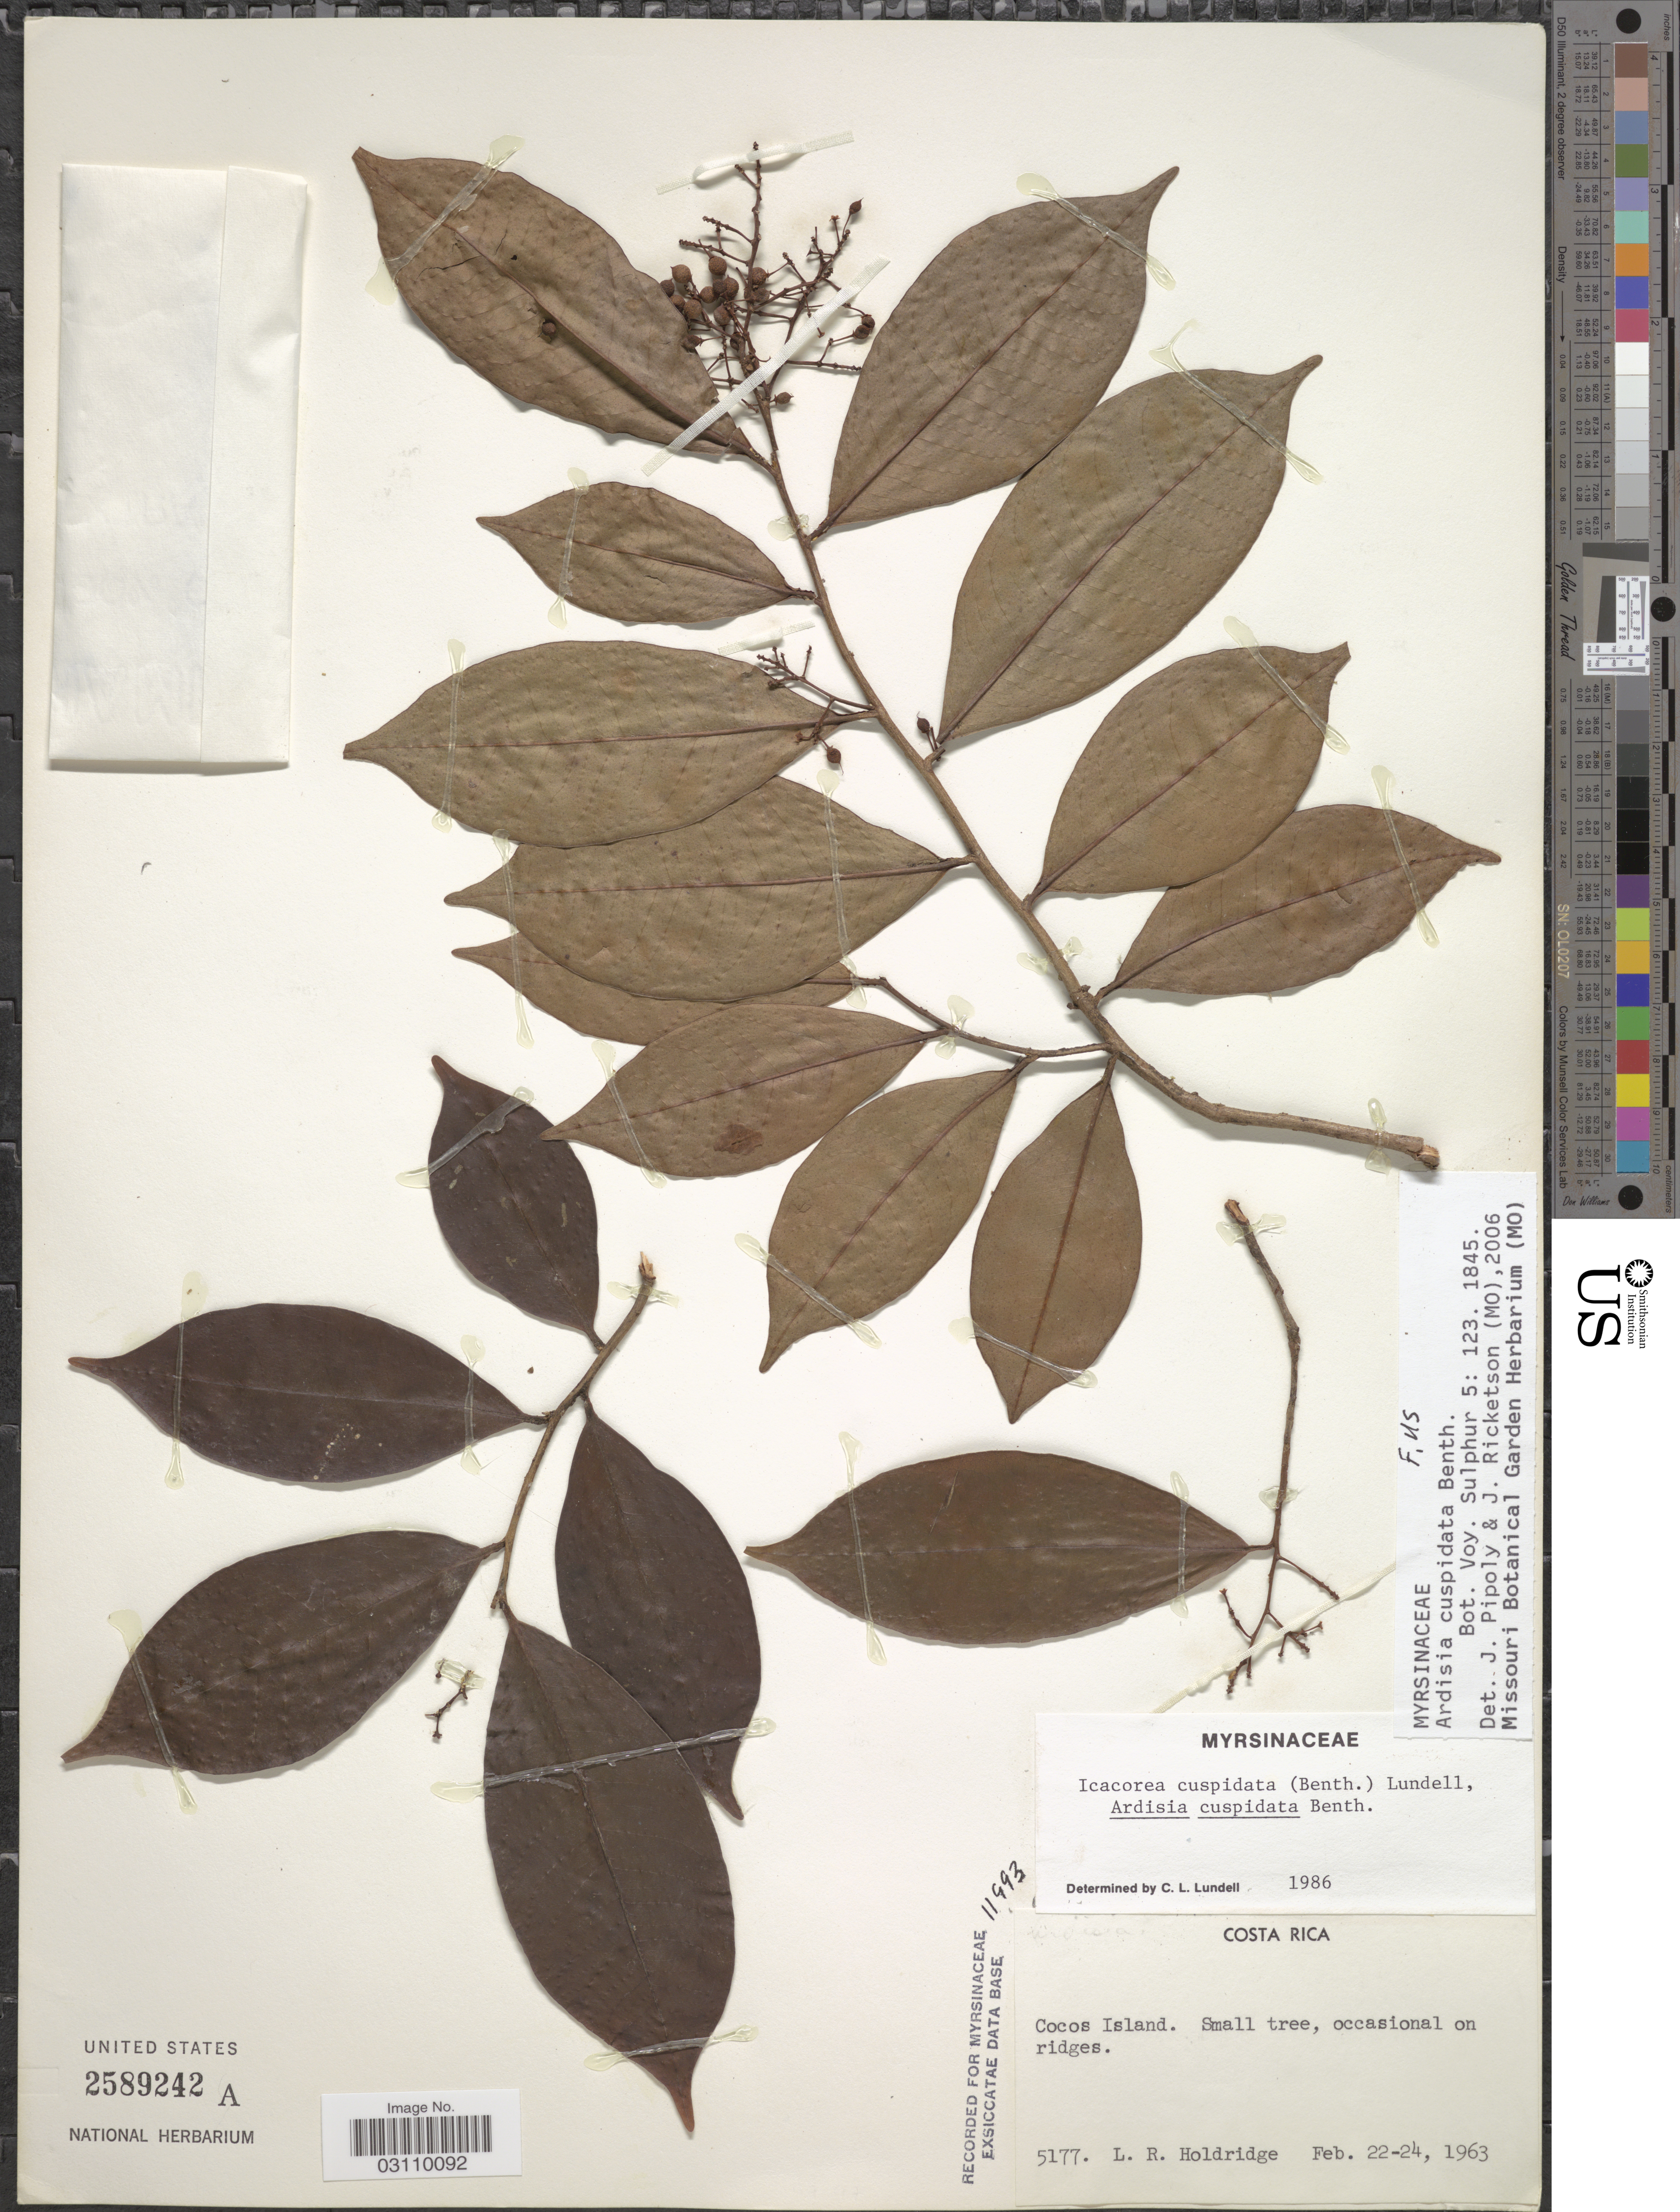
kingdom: Plantae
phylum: Tracheophyta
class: Magnoliopsida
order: Ericales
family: Primulaceae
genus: Ardisia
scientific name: Ardisia cuspidata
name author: Benth.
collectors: L. Holdridge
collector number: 5177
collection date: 1963-02-22/1963-02-24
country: Costa Rica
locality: Cocos Island.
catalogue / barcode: US 2589242A